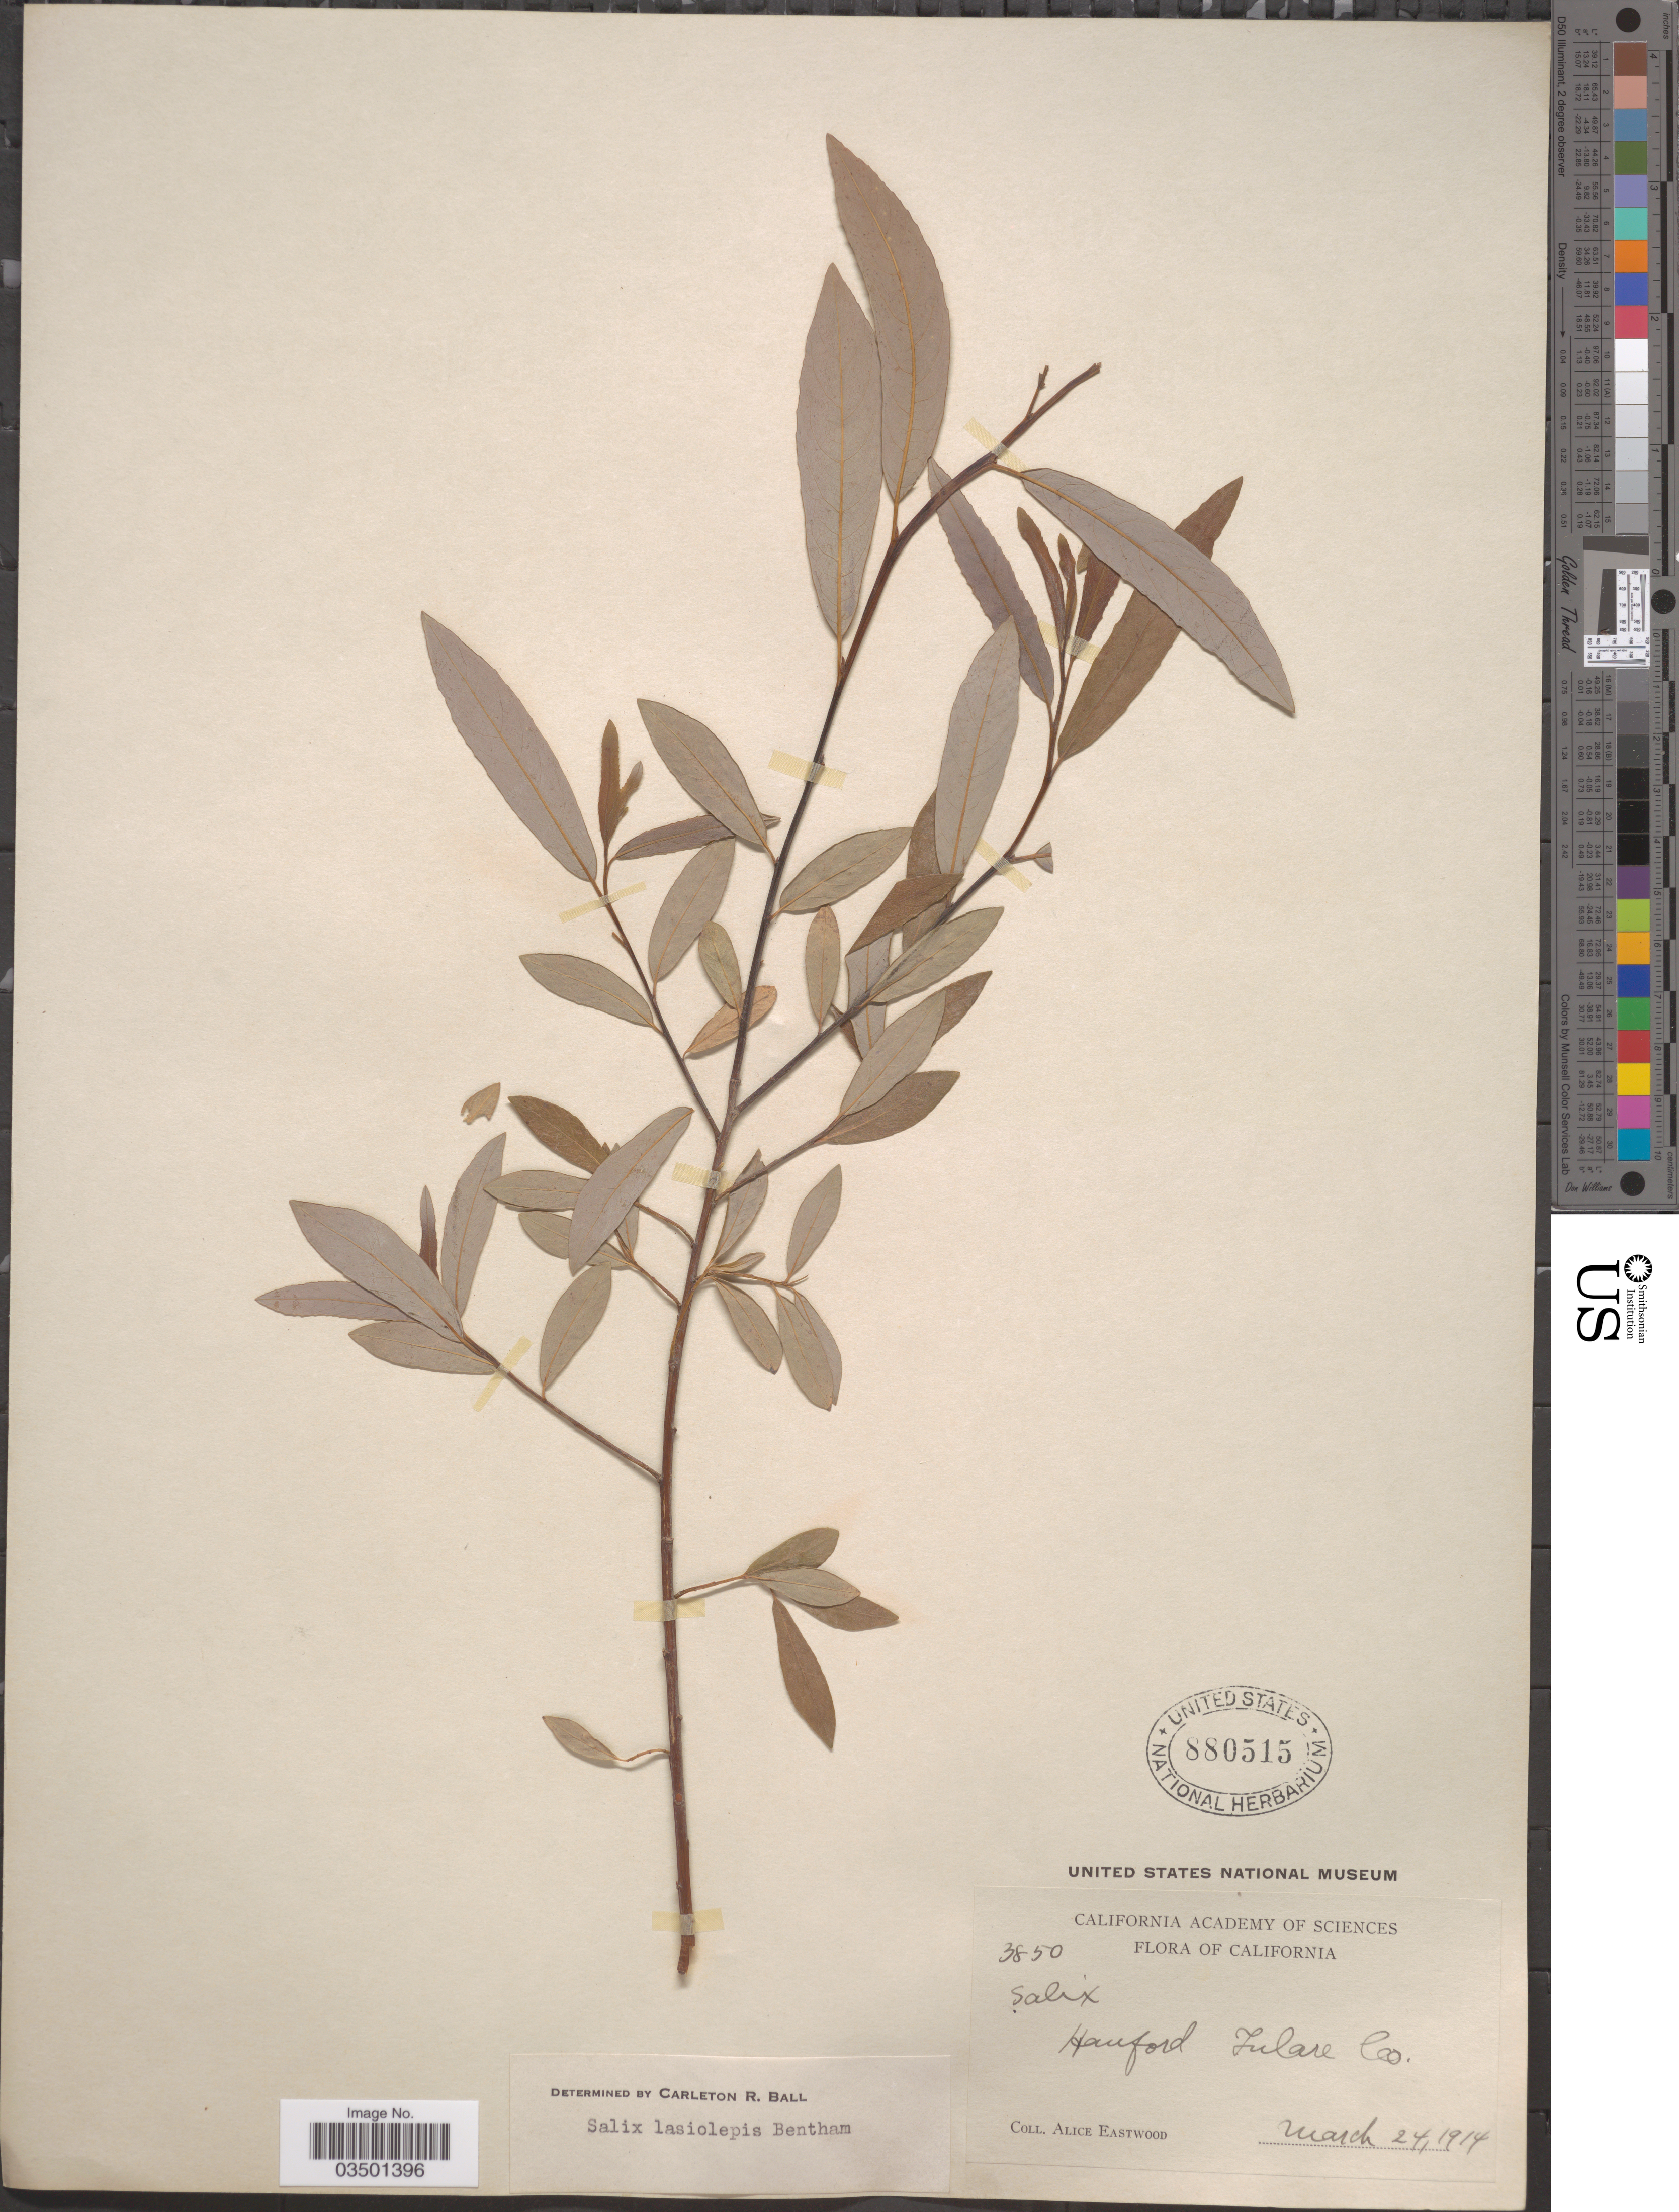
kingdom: Plantae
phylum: Tracheophyta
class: Magnoliopsida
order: Malpighiales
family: Salicaceae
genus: Salix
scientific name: Salix lasiolepis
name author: Benth.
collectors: A. Eastwood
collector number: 3850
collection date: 1914-03-24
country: United States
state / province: California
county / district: Tulare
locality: Hanford Tulare Co.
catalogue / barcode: US 880515